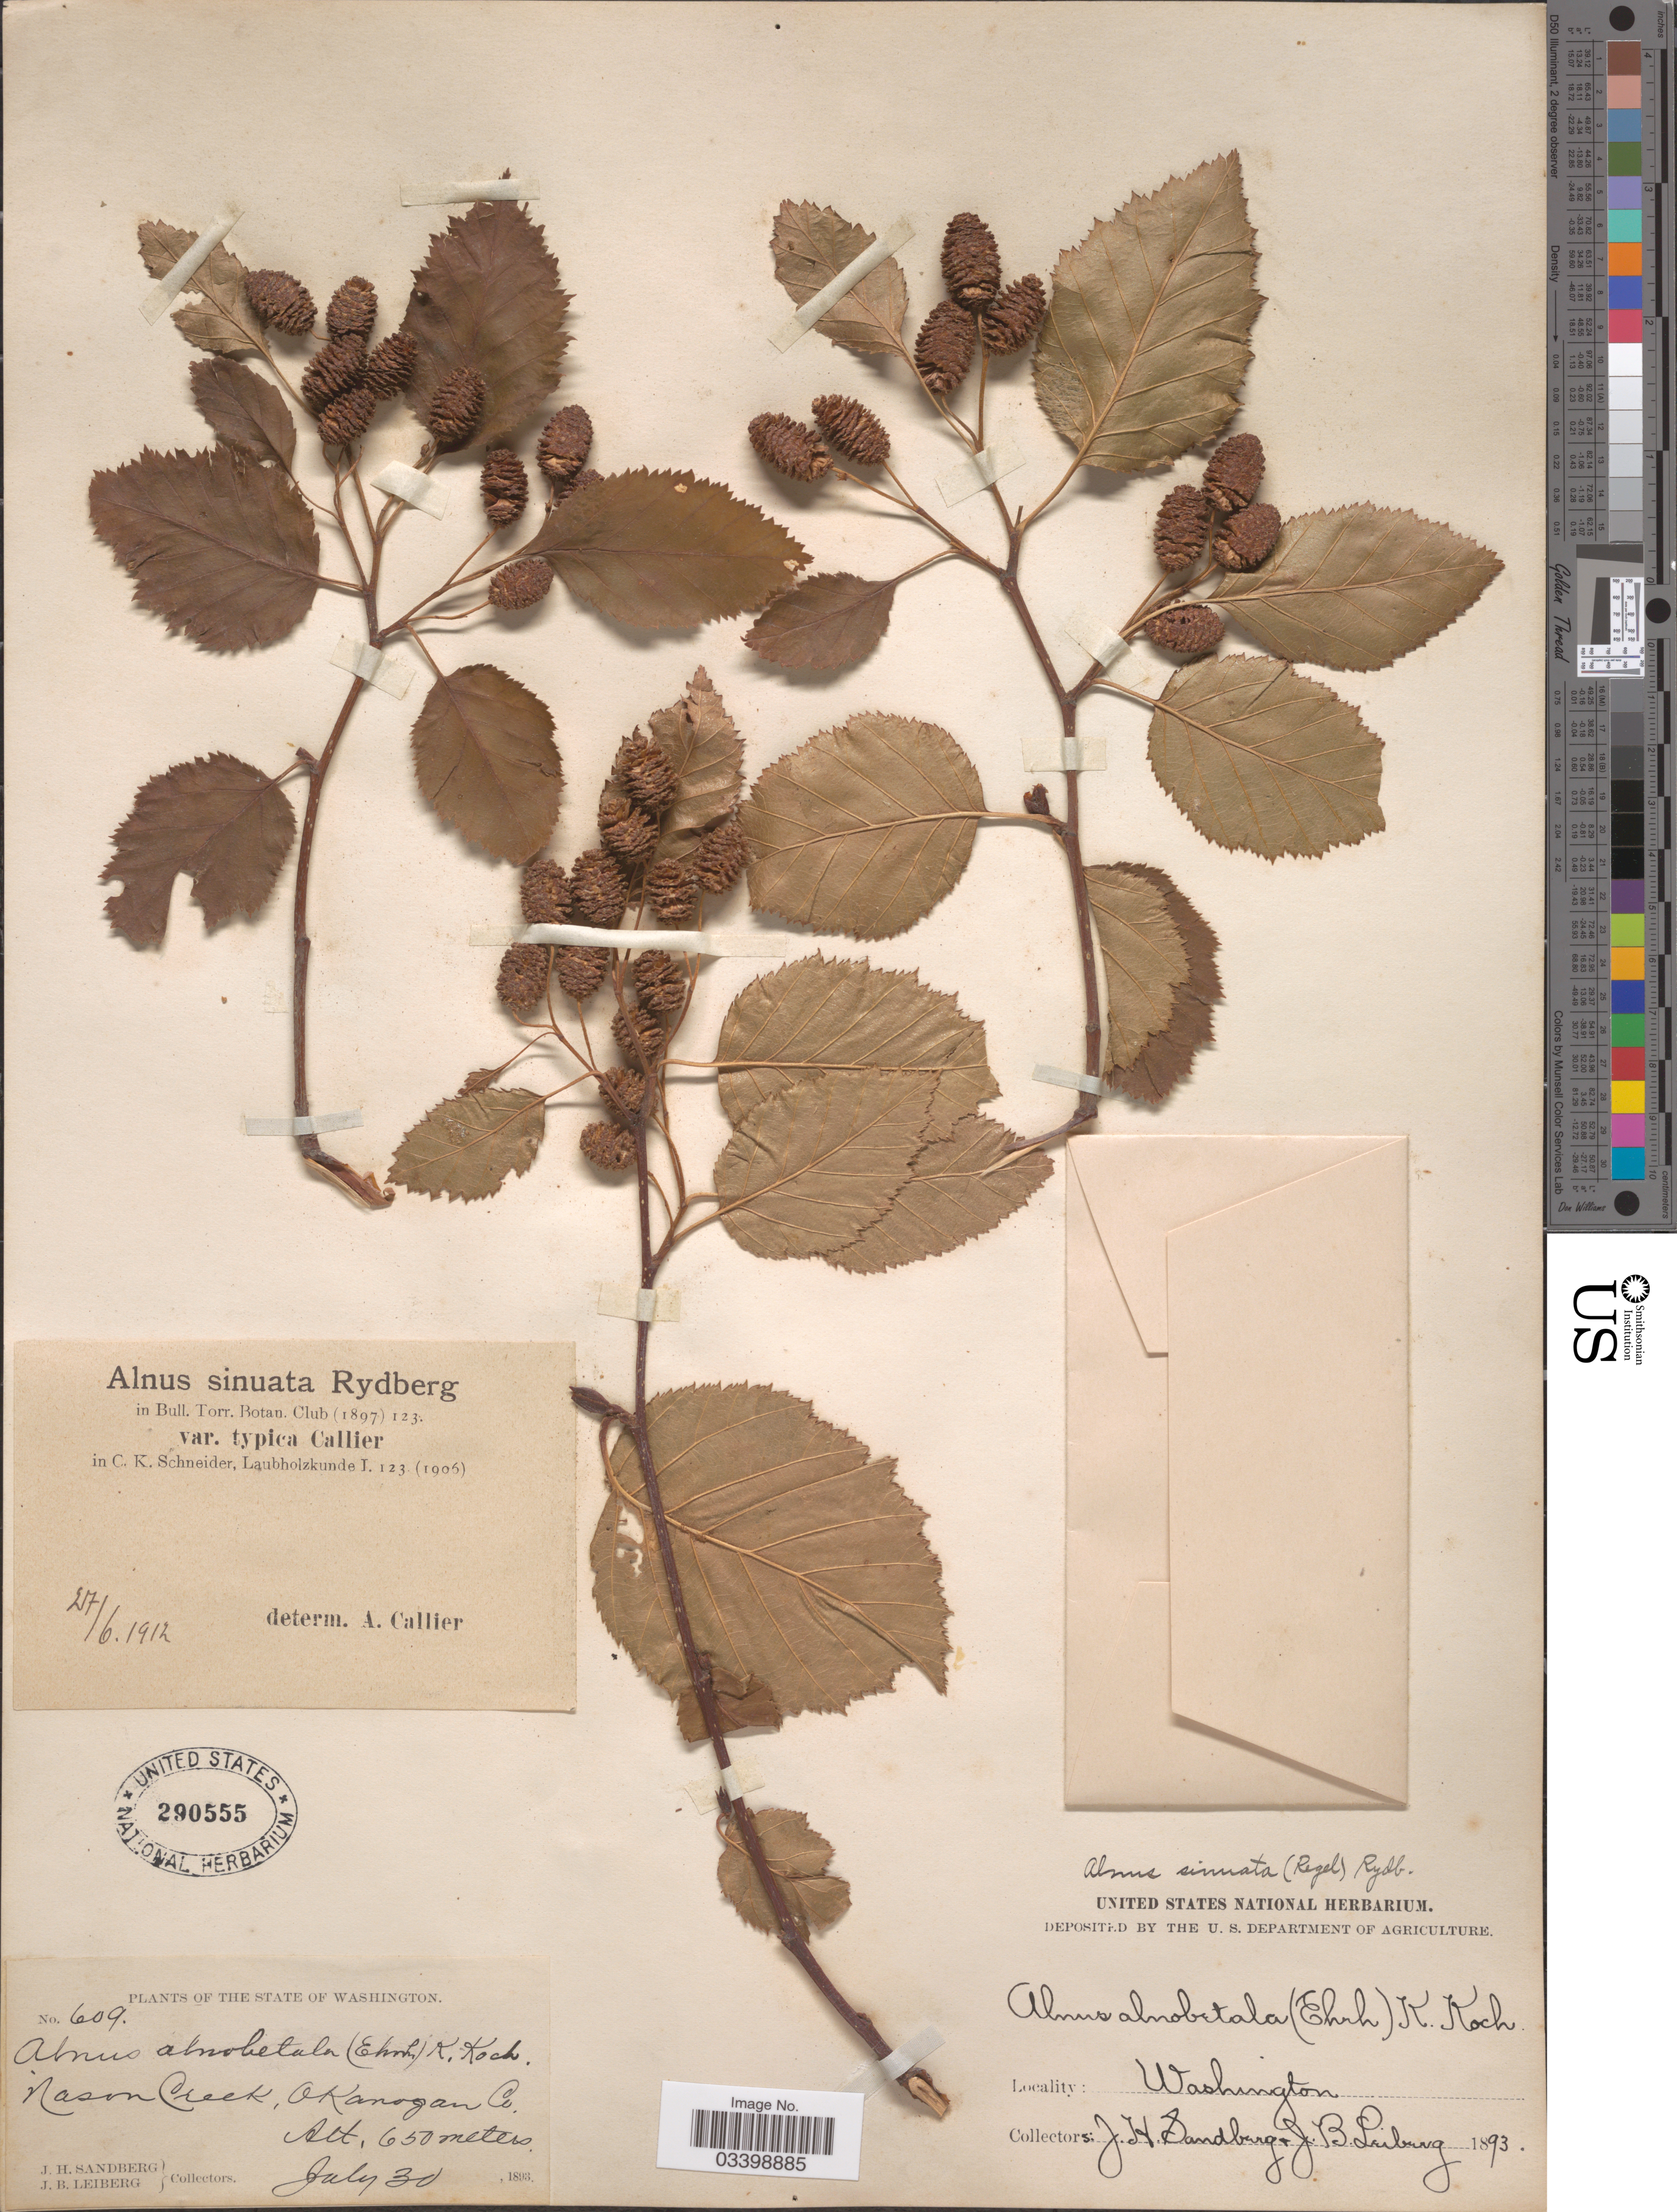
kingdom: Plantae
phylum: Tracheophyta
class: Magnoliopsida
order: Fagales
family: Betulaceae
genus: Alnus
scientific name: Alnus viridis subsp. sinuata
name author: Regel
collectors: J. H. Sandberg & J. B. Leiberg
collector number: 609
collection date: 1893-07-30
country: United States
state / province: Washington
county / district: Okanogan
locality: Mason Creek, Okanogan Co.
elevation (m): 650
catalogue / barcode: US 290555